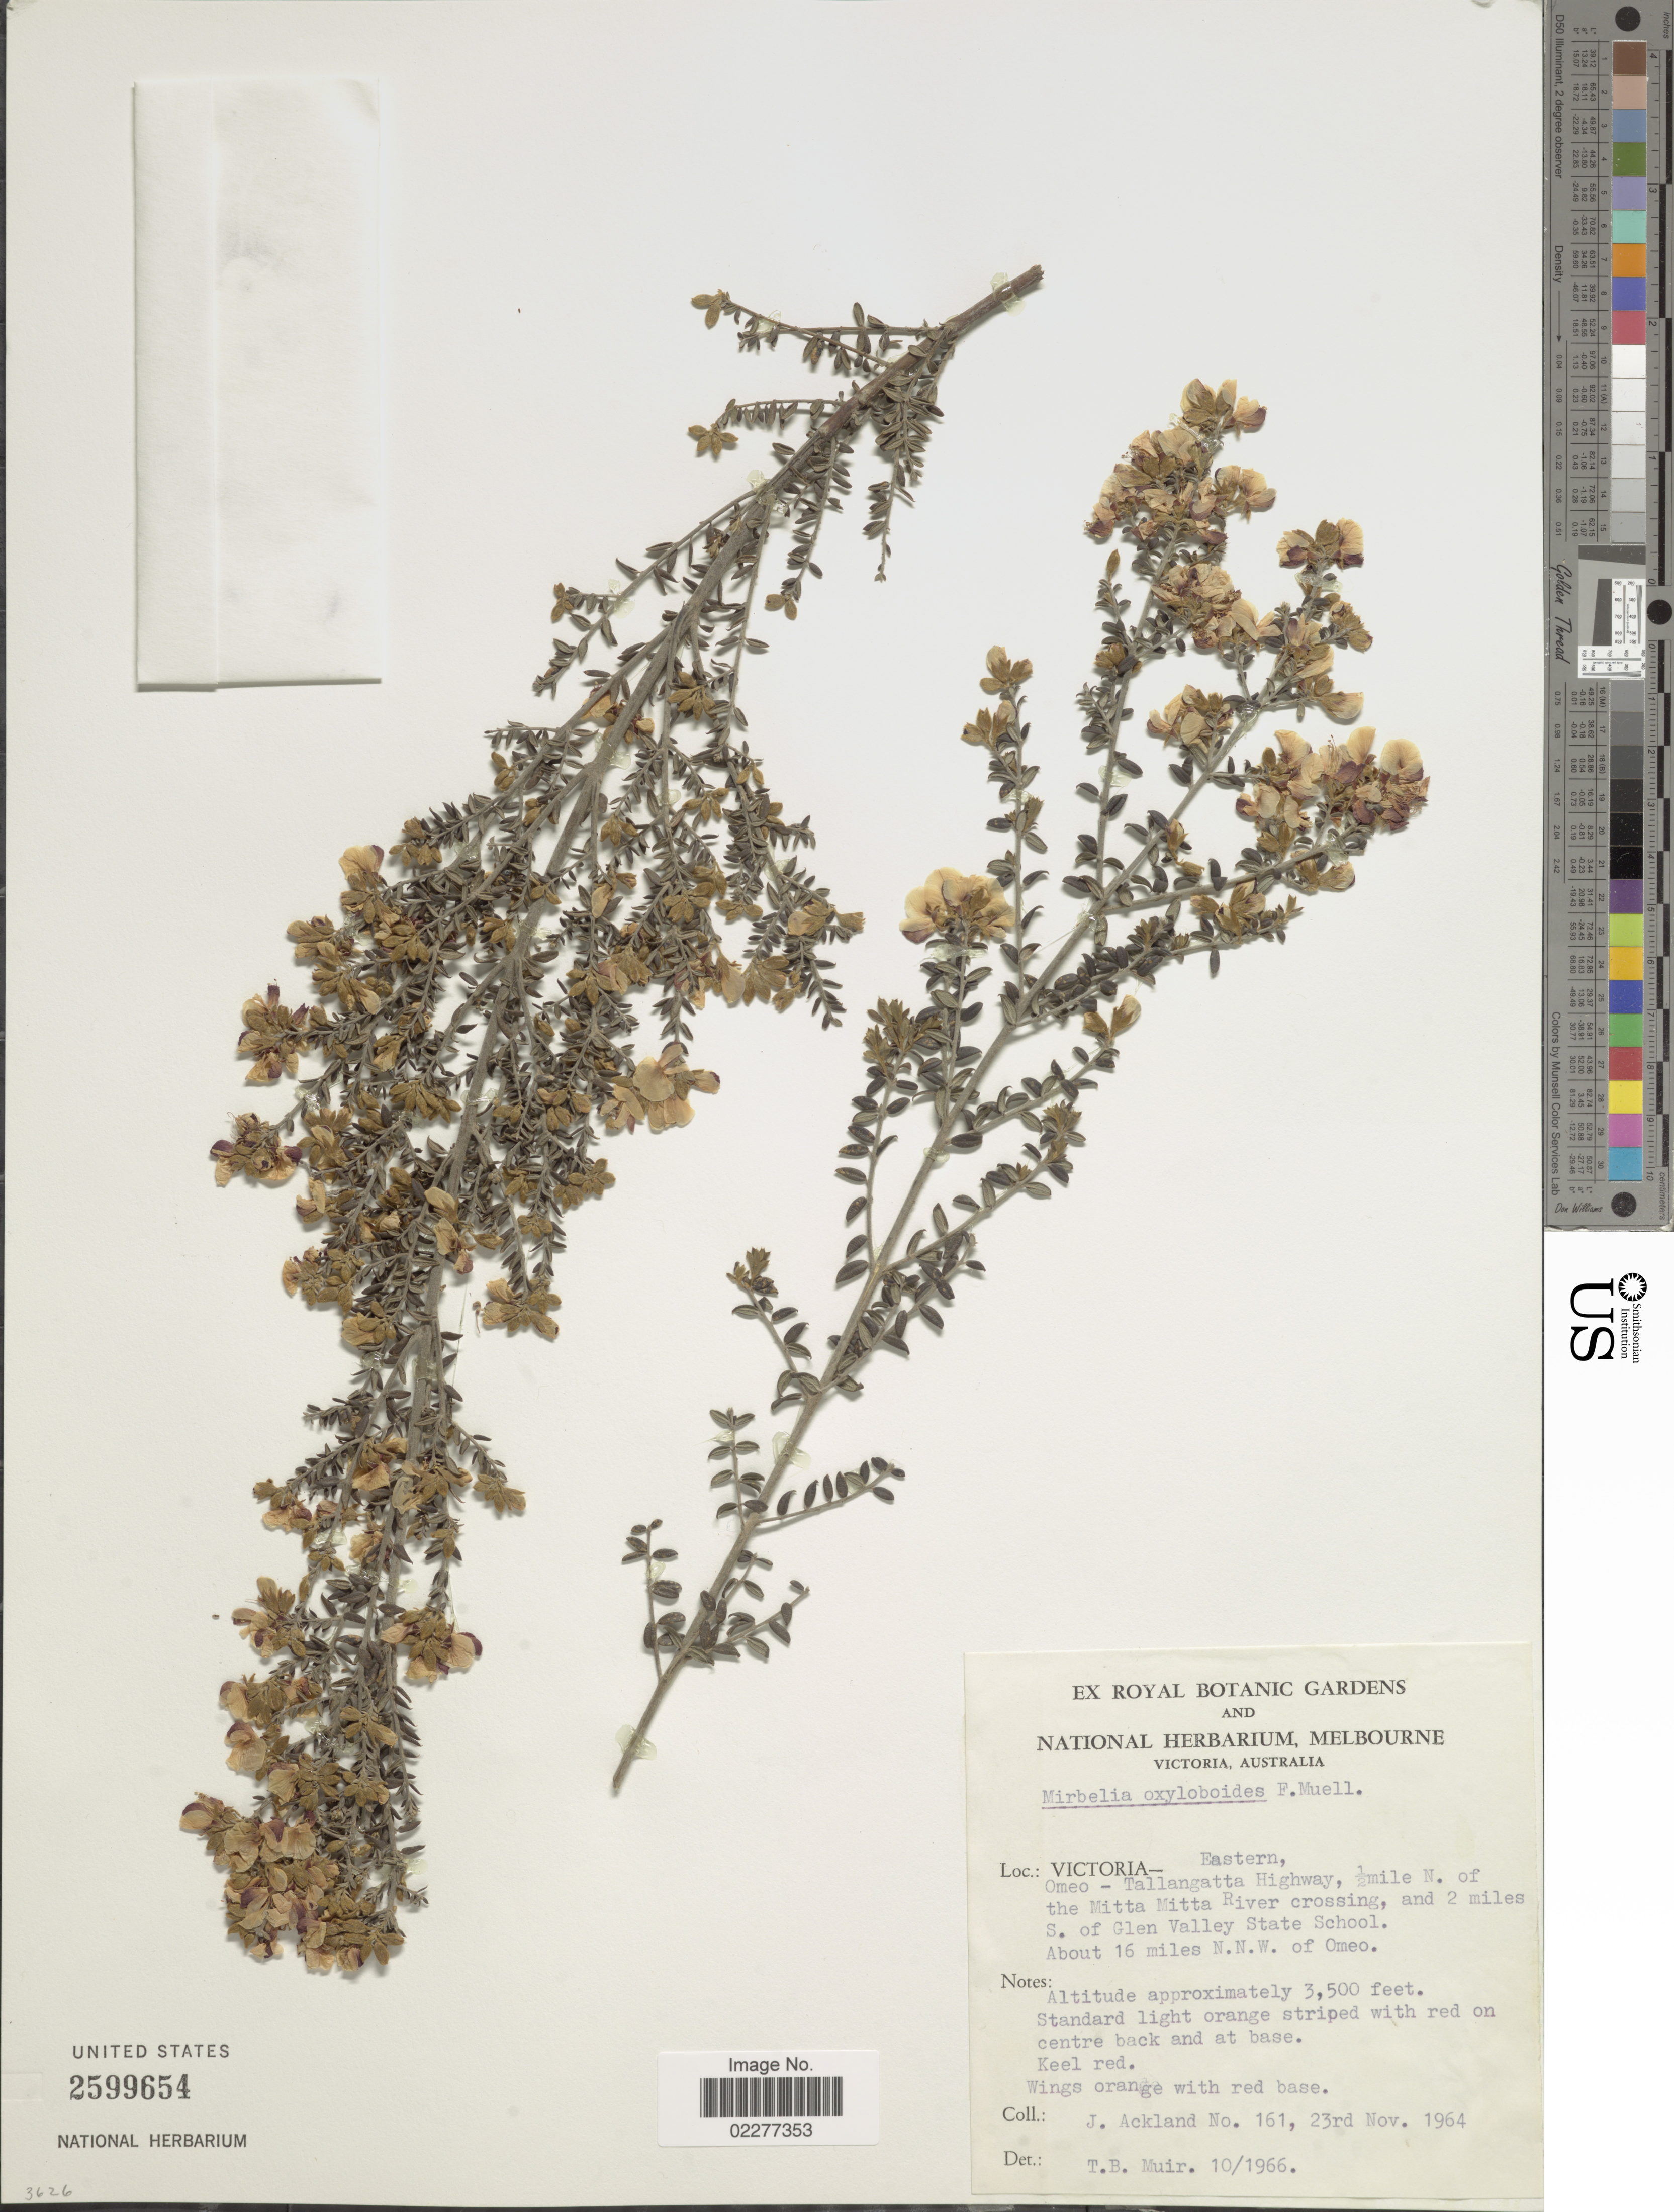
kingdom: Plantae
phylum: Tracheophyta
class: Magnoliopsida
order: Fabales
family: Fabaceae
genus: Mirbelia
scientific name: Mirbelia oxylobioides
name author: F. Muell.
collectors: J. J. Ackland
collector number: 161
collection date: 1964-11-23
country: Australia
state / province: Victoria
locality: Victorira - Eatsern, Omeo - Tallangatta Highway, ½mile N. of the Mitta Mitta River crossing, and 2 miles S. of Glen Valley State School. About 16 miles N.N.W of Omeo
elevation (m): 1067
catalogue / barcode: US 2599654